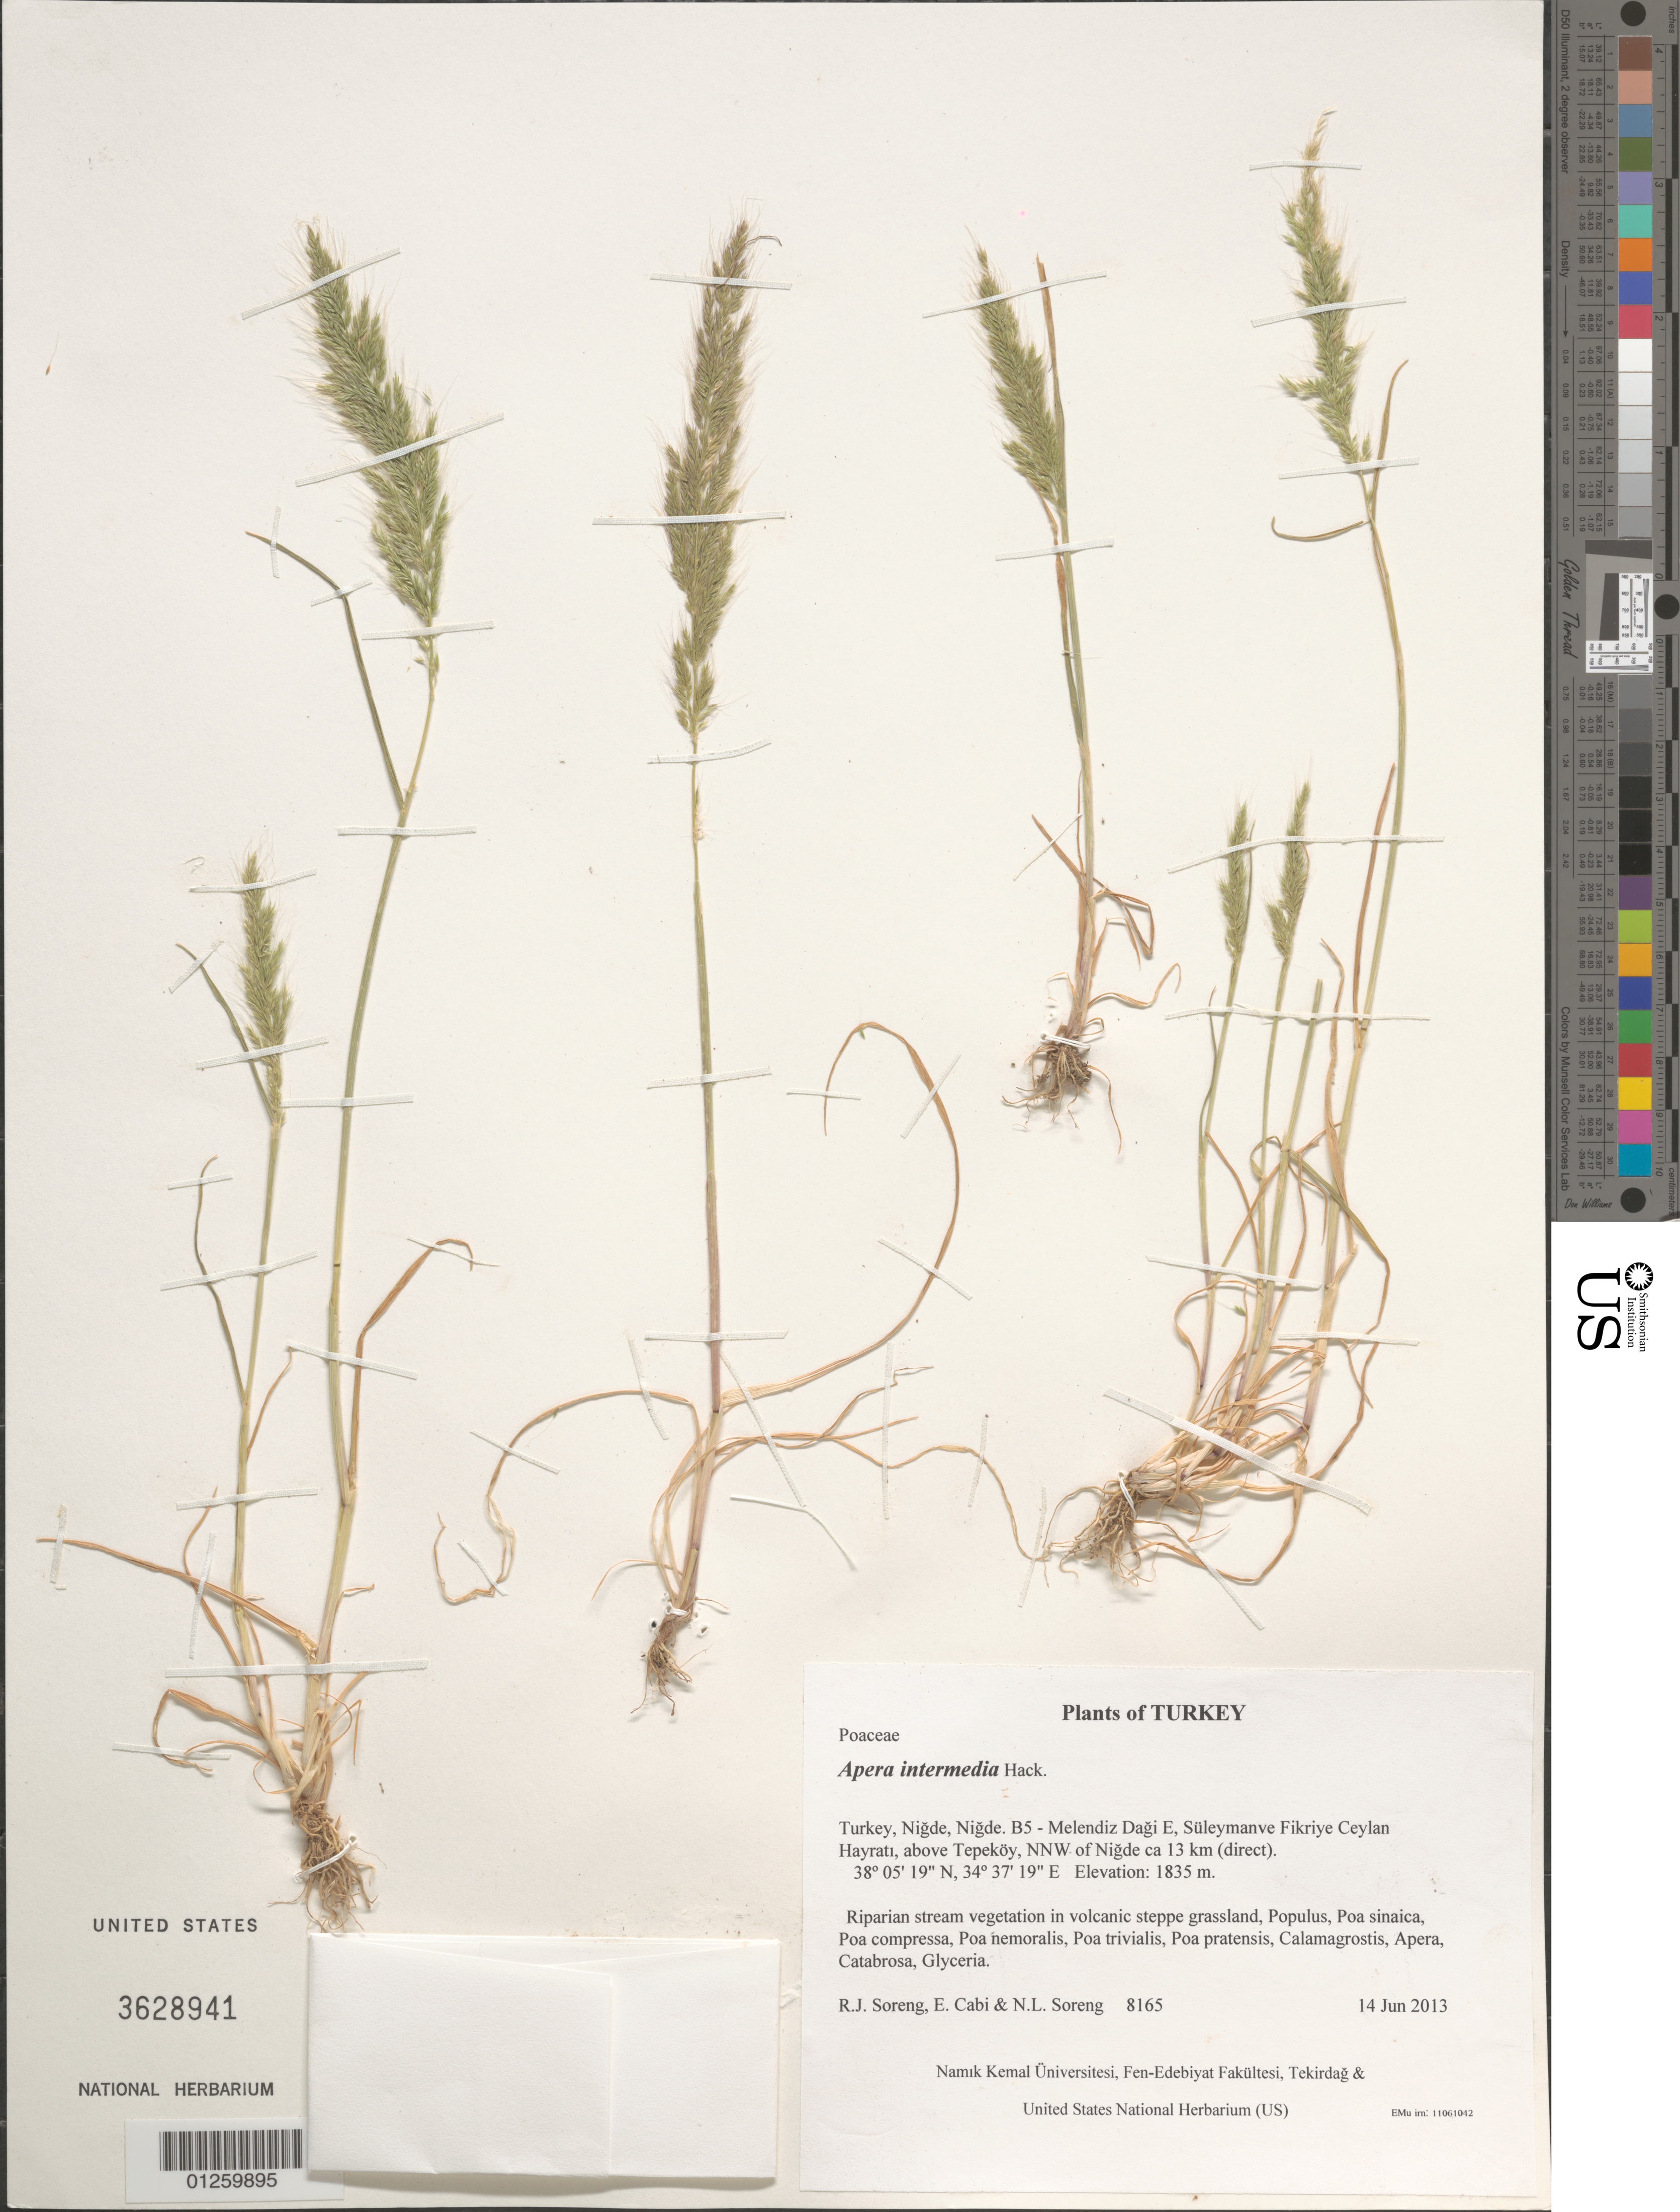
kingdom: Plantae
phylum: Tracheophyta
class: Liliopsida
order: Poales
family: Poaceae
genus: Apera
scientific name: Apera intermedia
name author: Hack.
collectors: R. J. Soreng, E. Cabi & N. L. Soreng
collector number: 8165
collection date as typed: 2013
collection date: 2013-06-14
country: Turkey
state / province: Nigde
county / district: Nigde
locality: B5 - Melendiz Dagi E, Süleymanve Fikriye Ceylan Hayrati, above Tepeköy, NNW of Nigde ca 13 km (direct)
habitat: Riparian stream vegetation in volcanic steppe grassland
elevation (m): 1835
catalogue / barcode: US 3628941